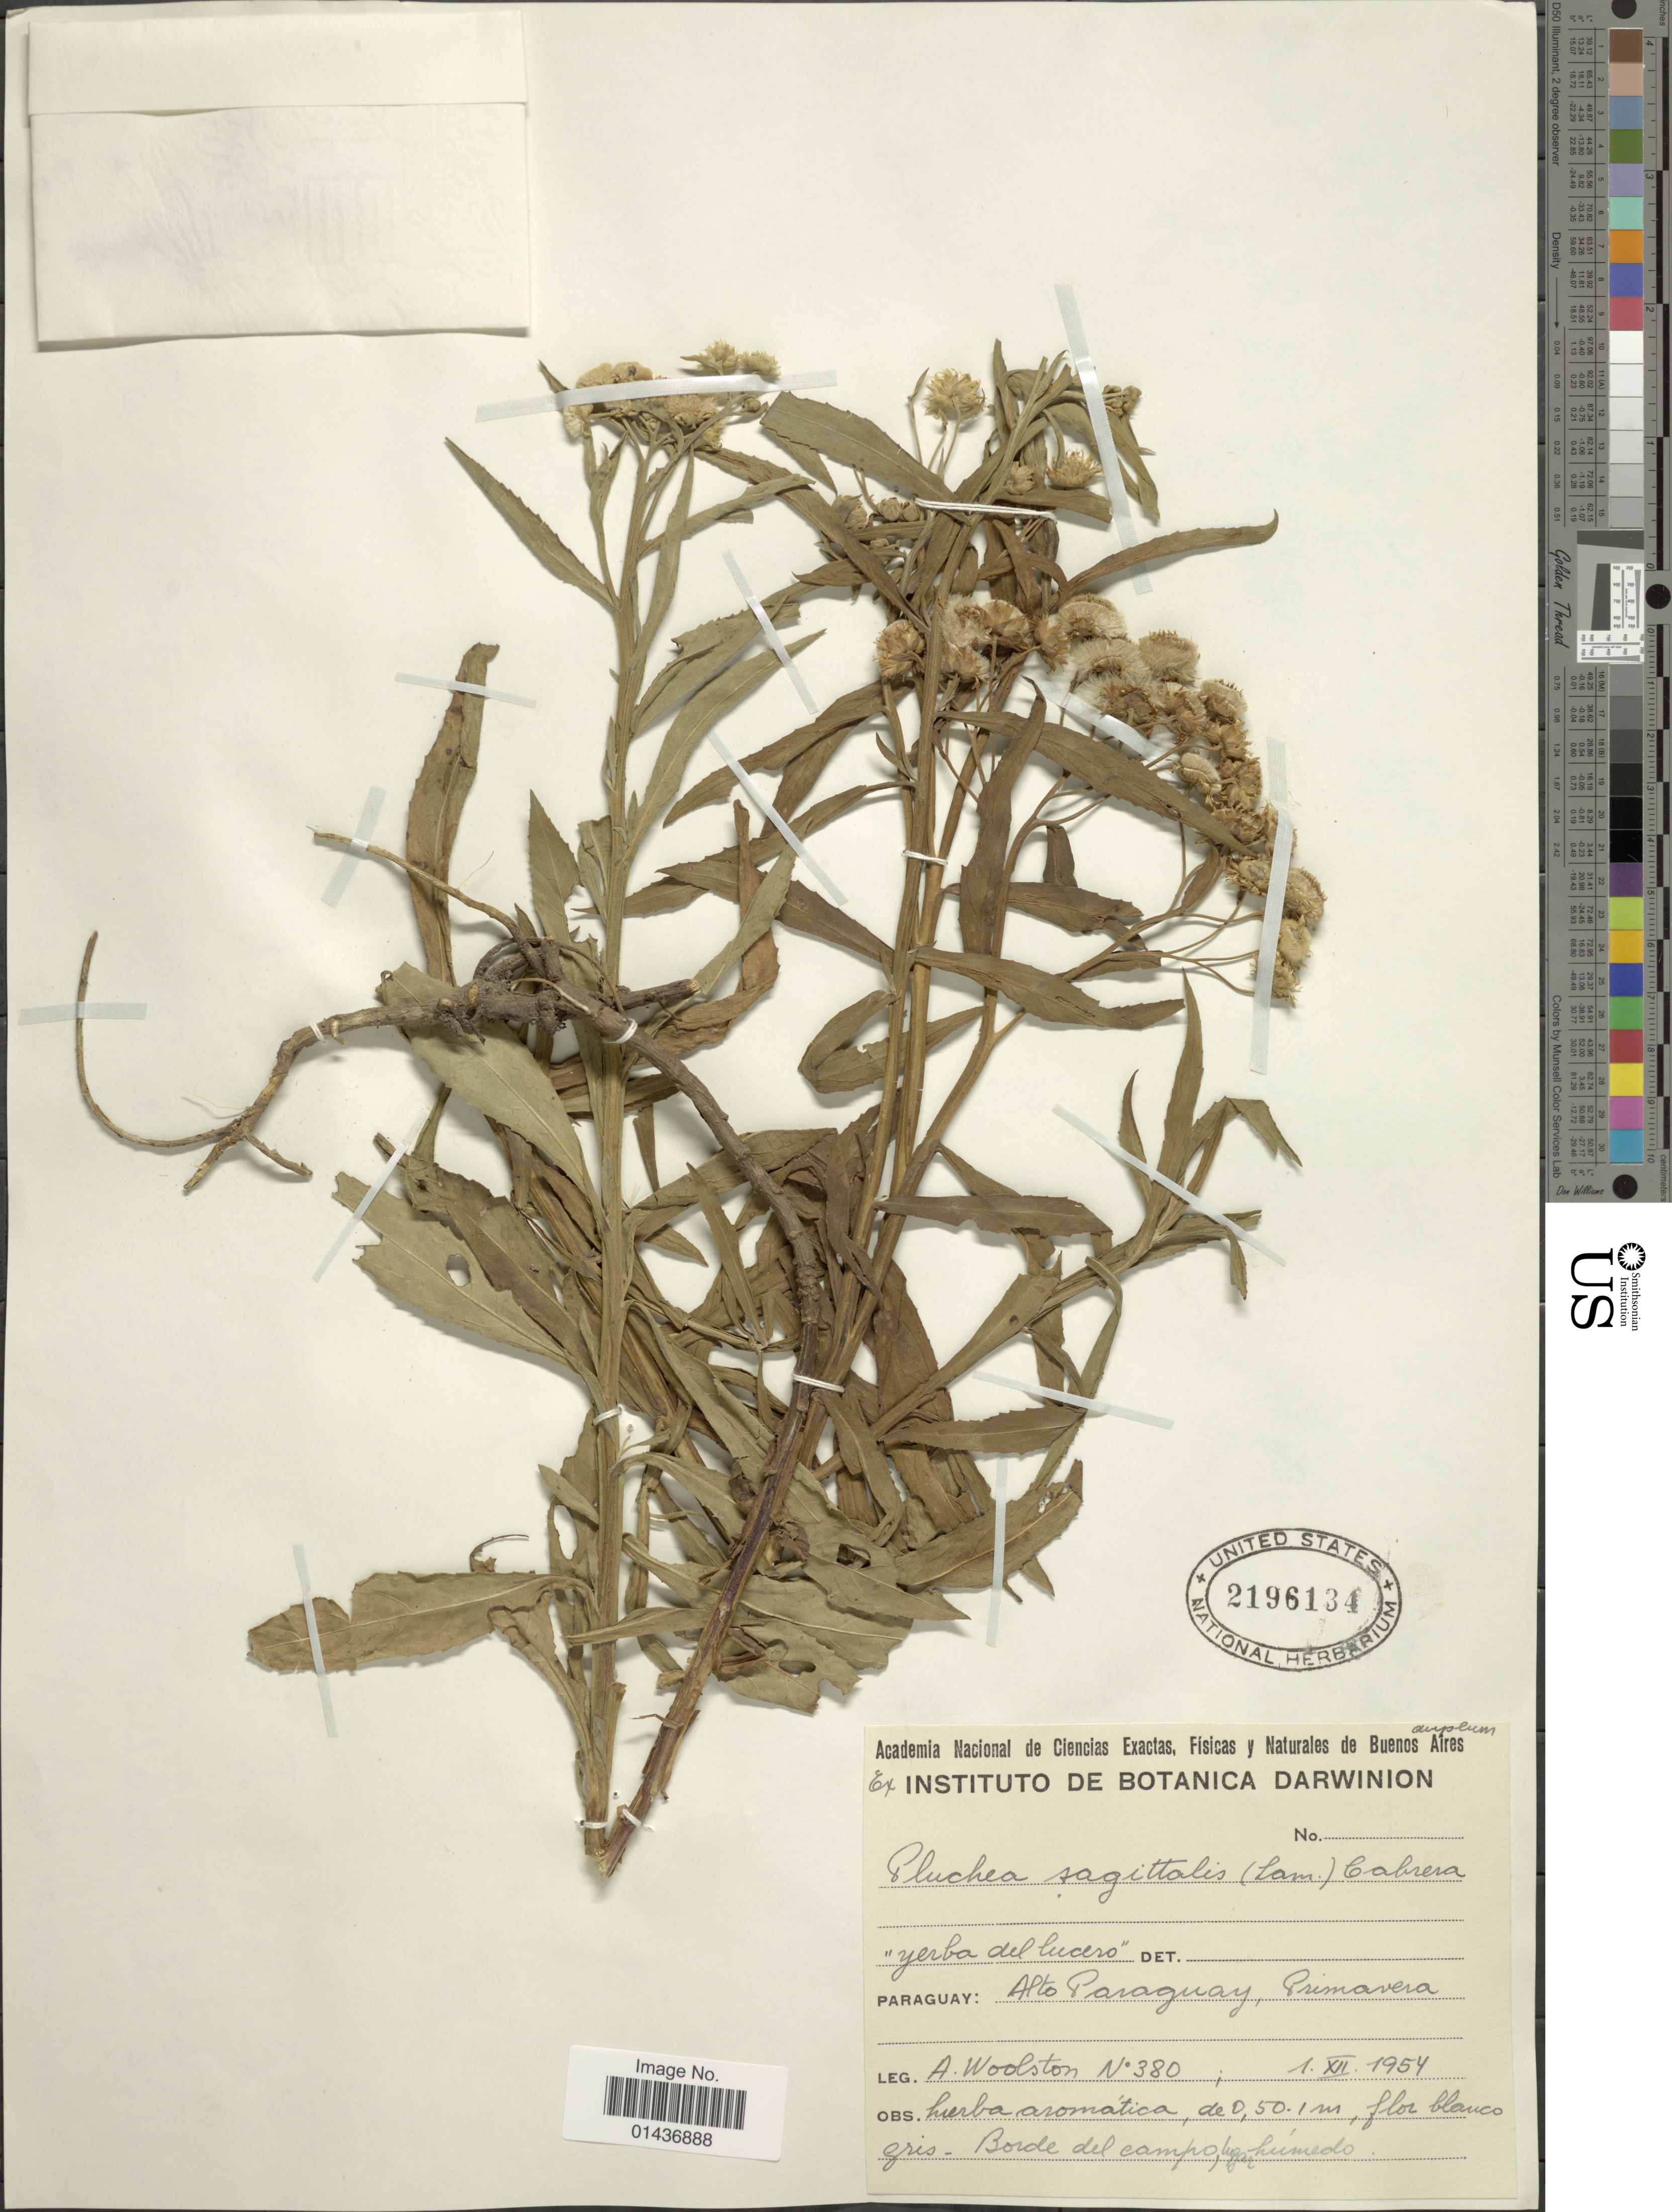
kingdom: Plantae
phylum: Tracheophyta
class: Magnoliopsida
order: Asterales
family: Asteraceae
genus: Pluchea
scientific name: Pluchea sagittalis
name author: (Lam.) Cabrera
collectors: A. Woolston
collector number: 380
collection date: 1954-12-01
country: Paraguay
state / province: Alto Paraguay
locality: Paraguay, Alto Paraguay, Primavera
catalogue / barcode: US 2196134